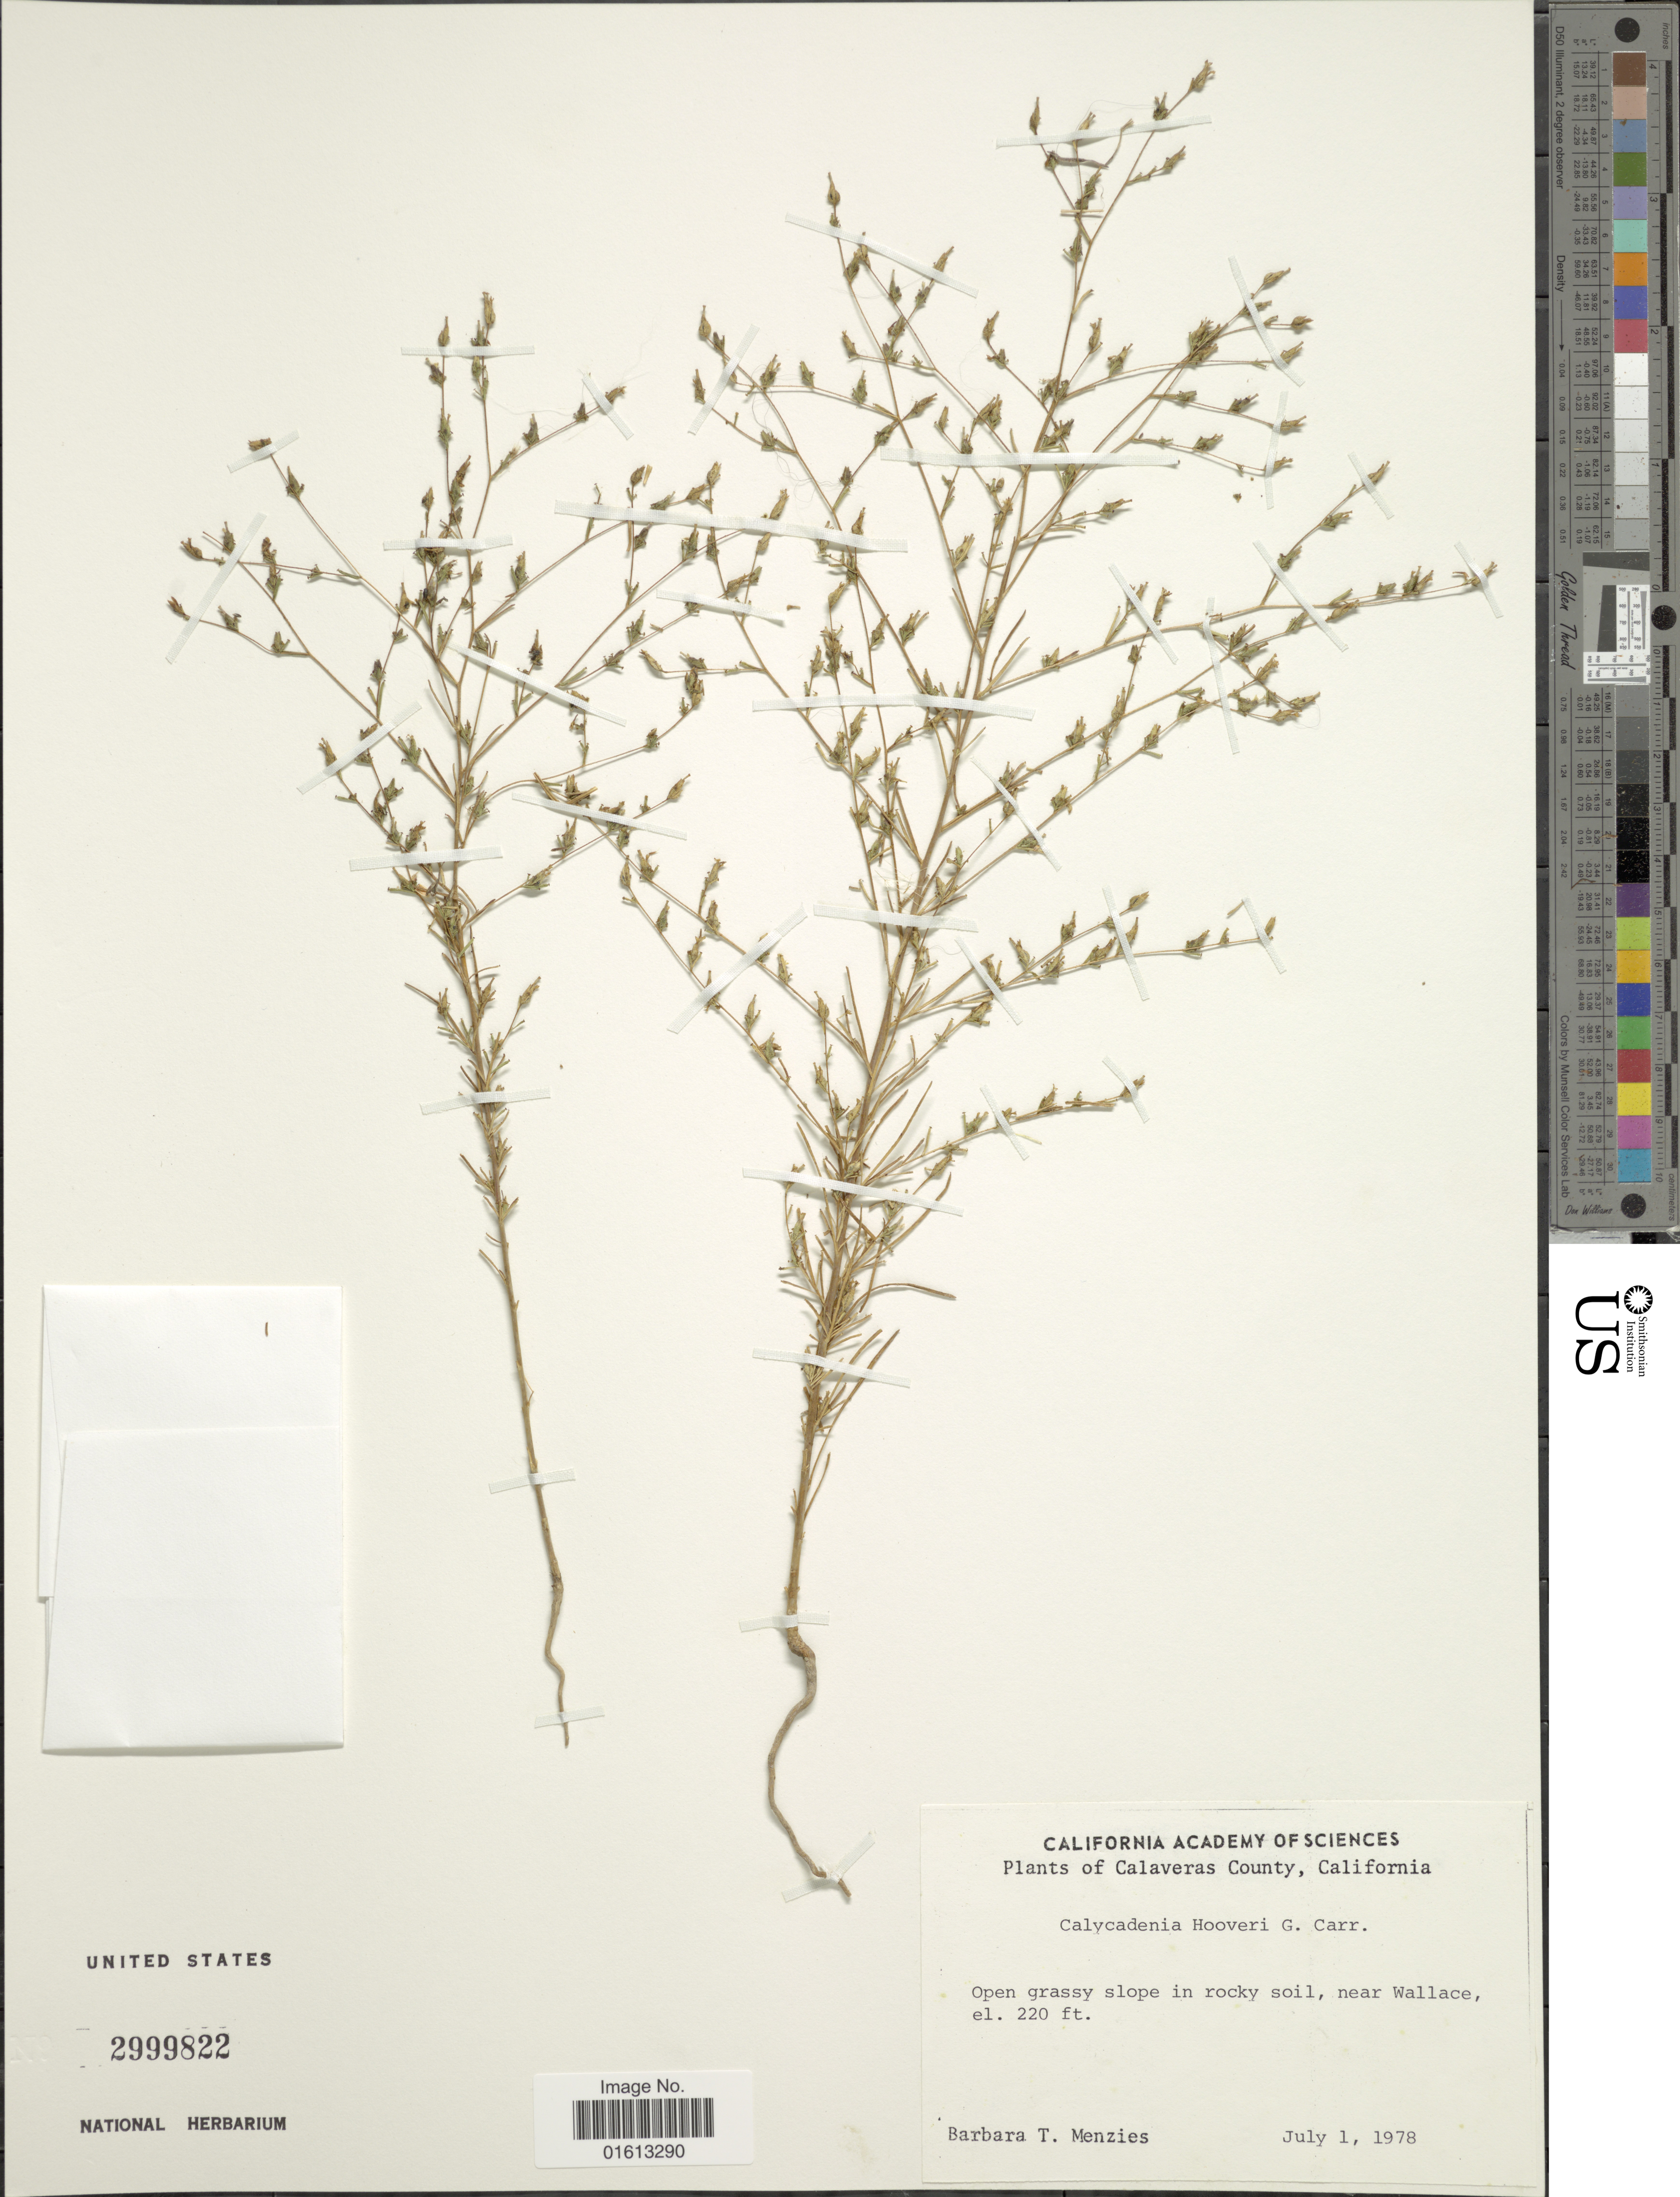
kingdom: Plantae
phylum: Tracheophyta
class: Magnoliopsida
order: Asterales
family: Asteraceae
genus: Calycadenia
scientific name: Calycadenia hooveri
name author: G.D. Carr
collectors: B. Menzies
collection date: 1978-07-01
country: United States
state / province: California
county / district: Calaveras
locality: Calaveras County, California, open grassy slope in rocky soil, near Wallace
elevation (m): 67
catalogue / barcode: US 2999822